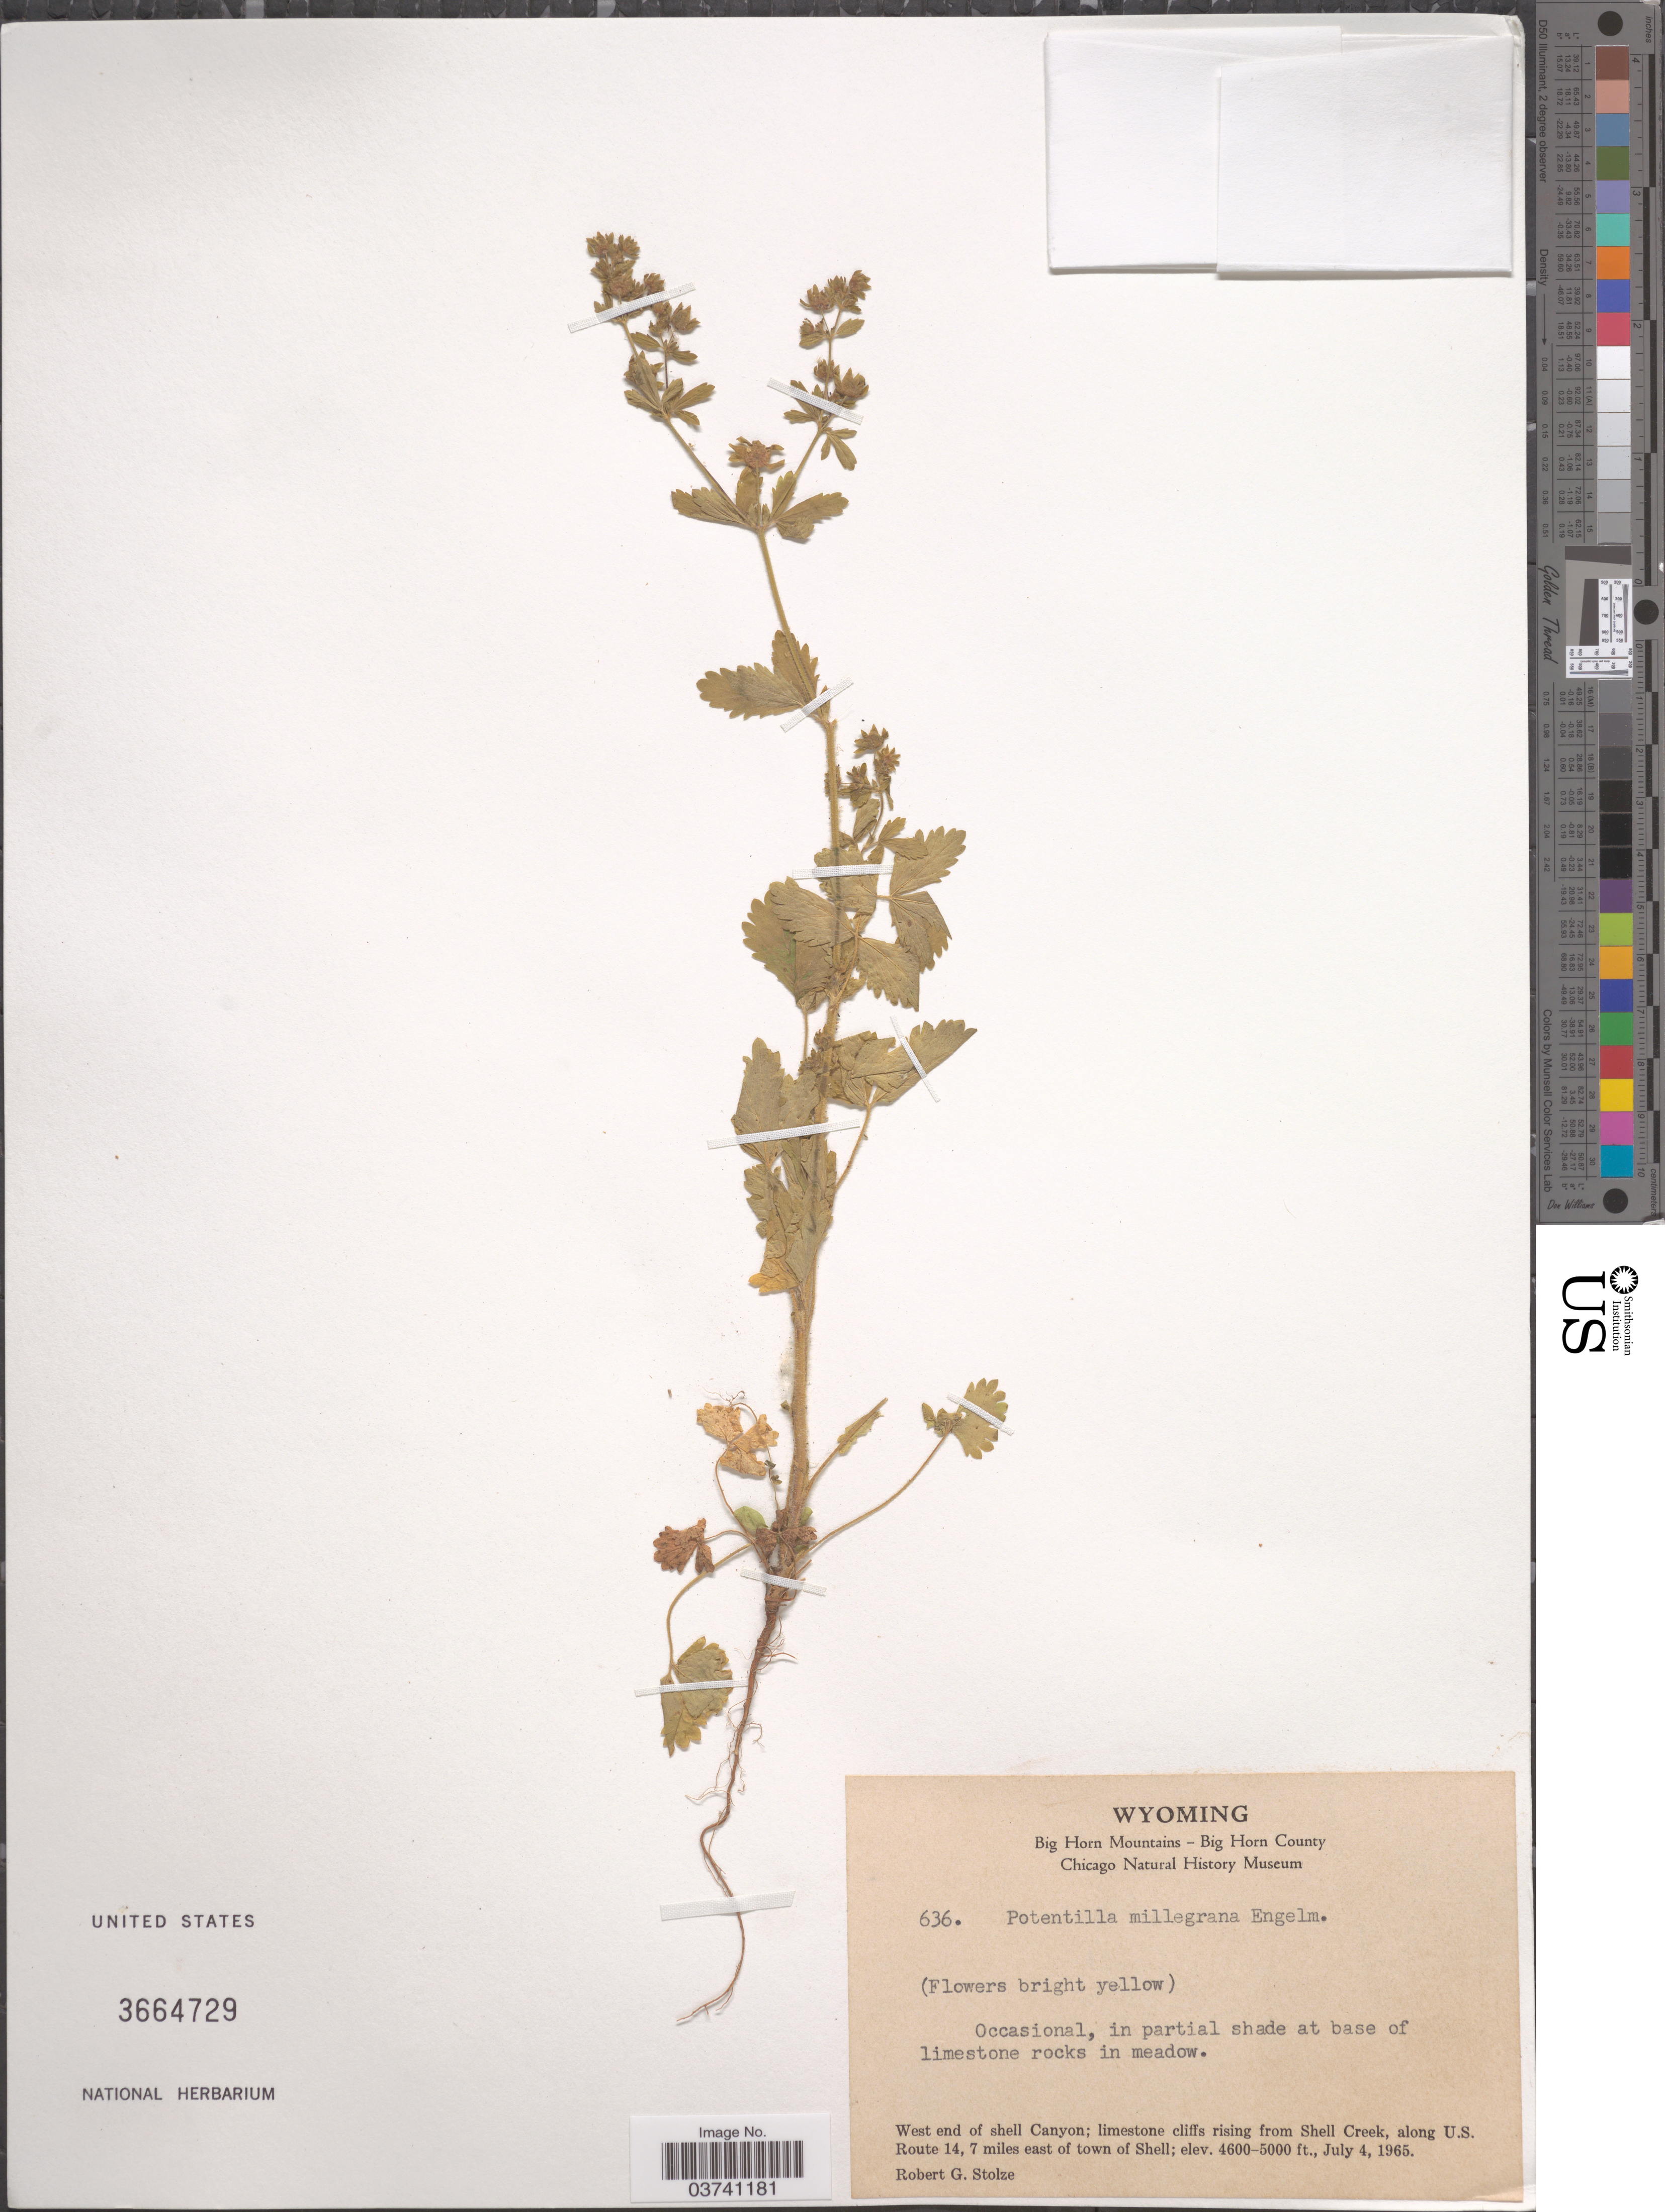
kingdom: Plantae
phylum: Tracheophyta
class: Magnoliopsida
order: Rosales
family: Rosaceae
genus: Potentilla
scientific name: Potentilla rivalis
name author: Nutt.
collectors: R. G. Stolze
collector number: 636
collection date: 1965-07-04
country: United States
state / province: Wyoming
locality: Big Horn Mountains - Big Horn County. West end of shell Canyon; limestone cliffs rising from Shell Creek, along U.S. Route 14, 7 miles east of town of Shell.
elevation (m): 1402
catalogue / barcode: US 3664729